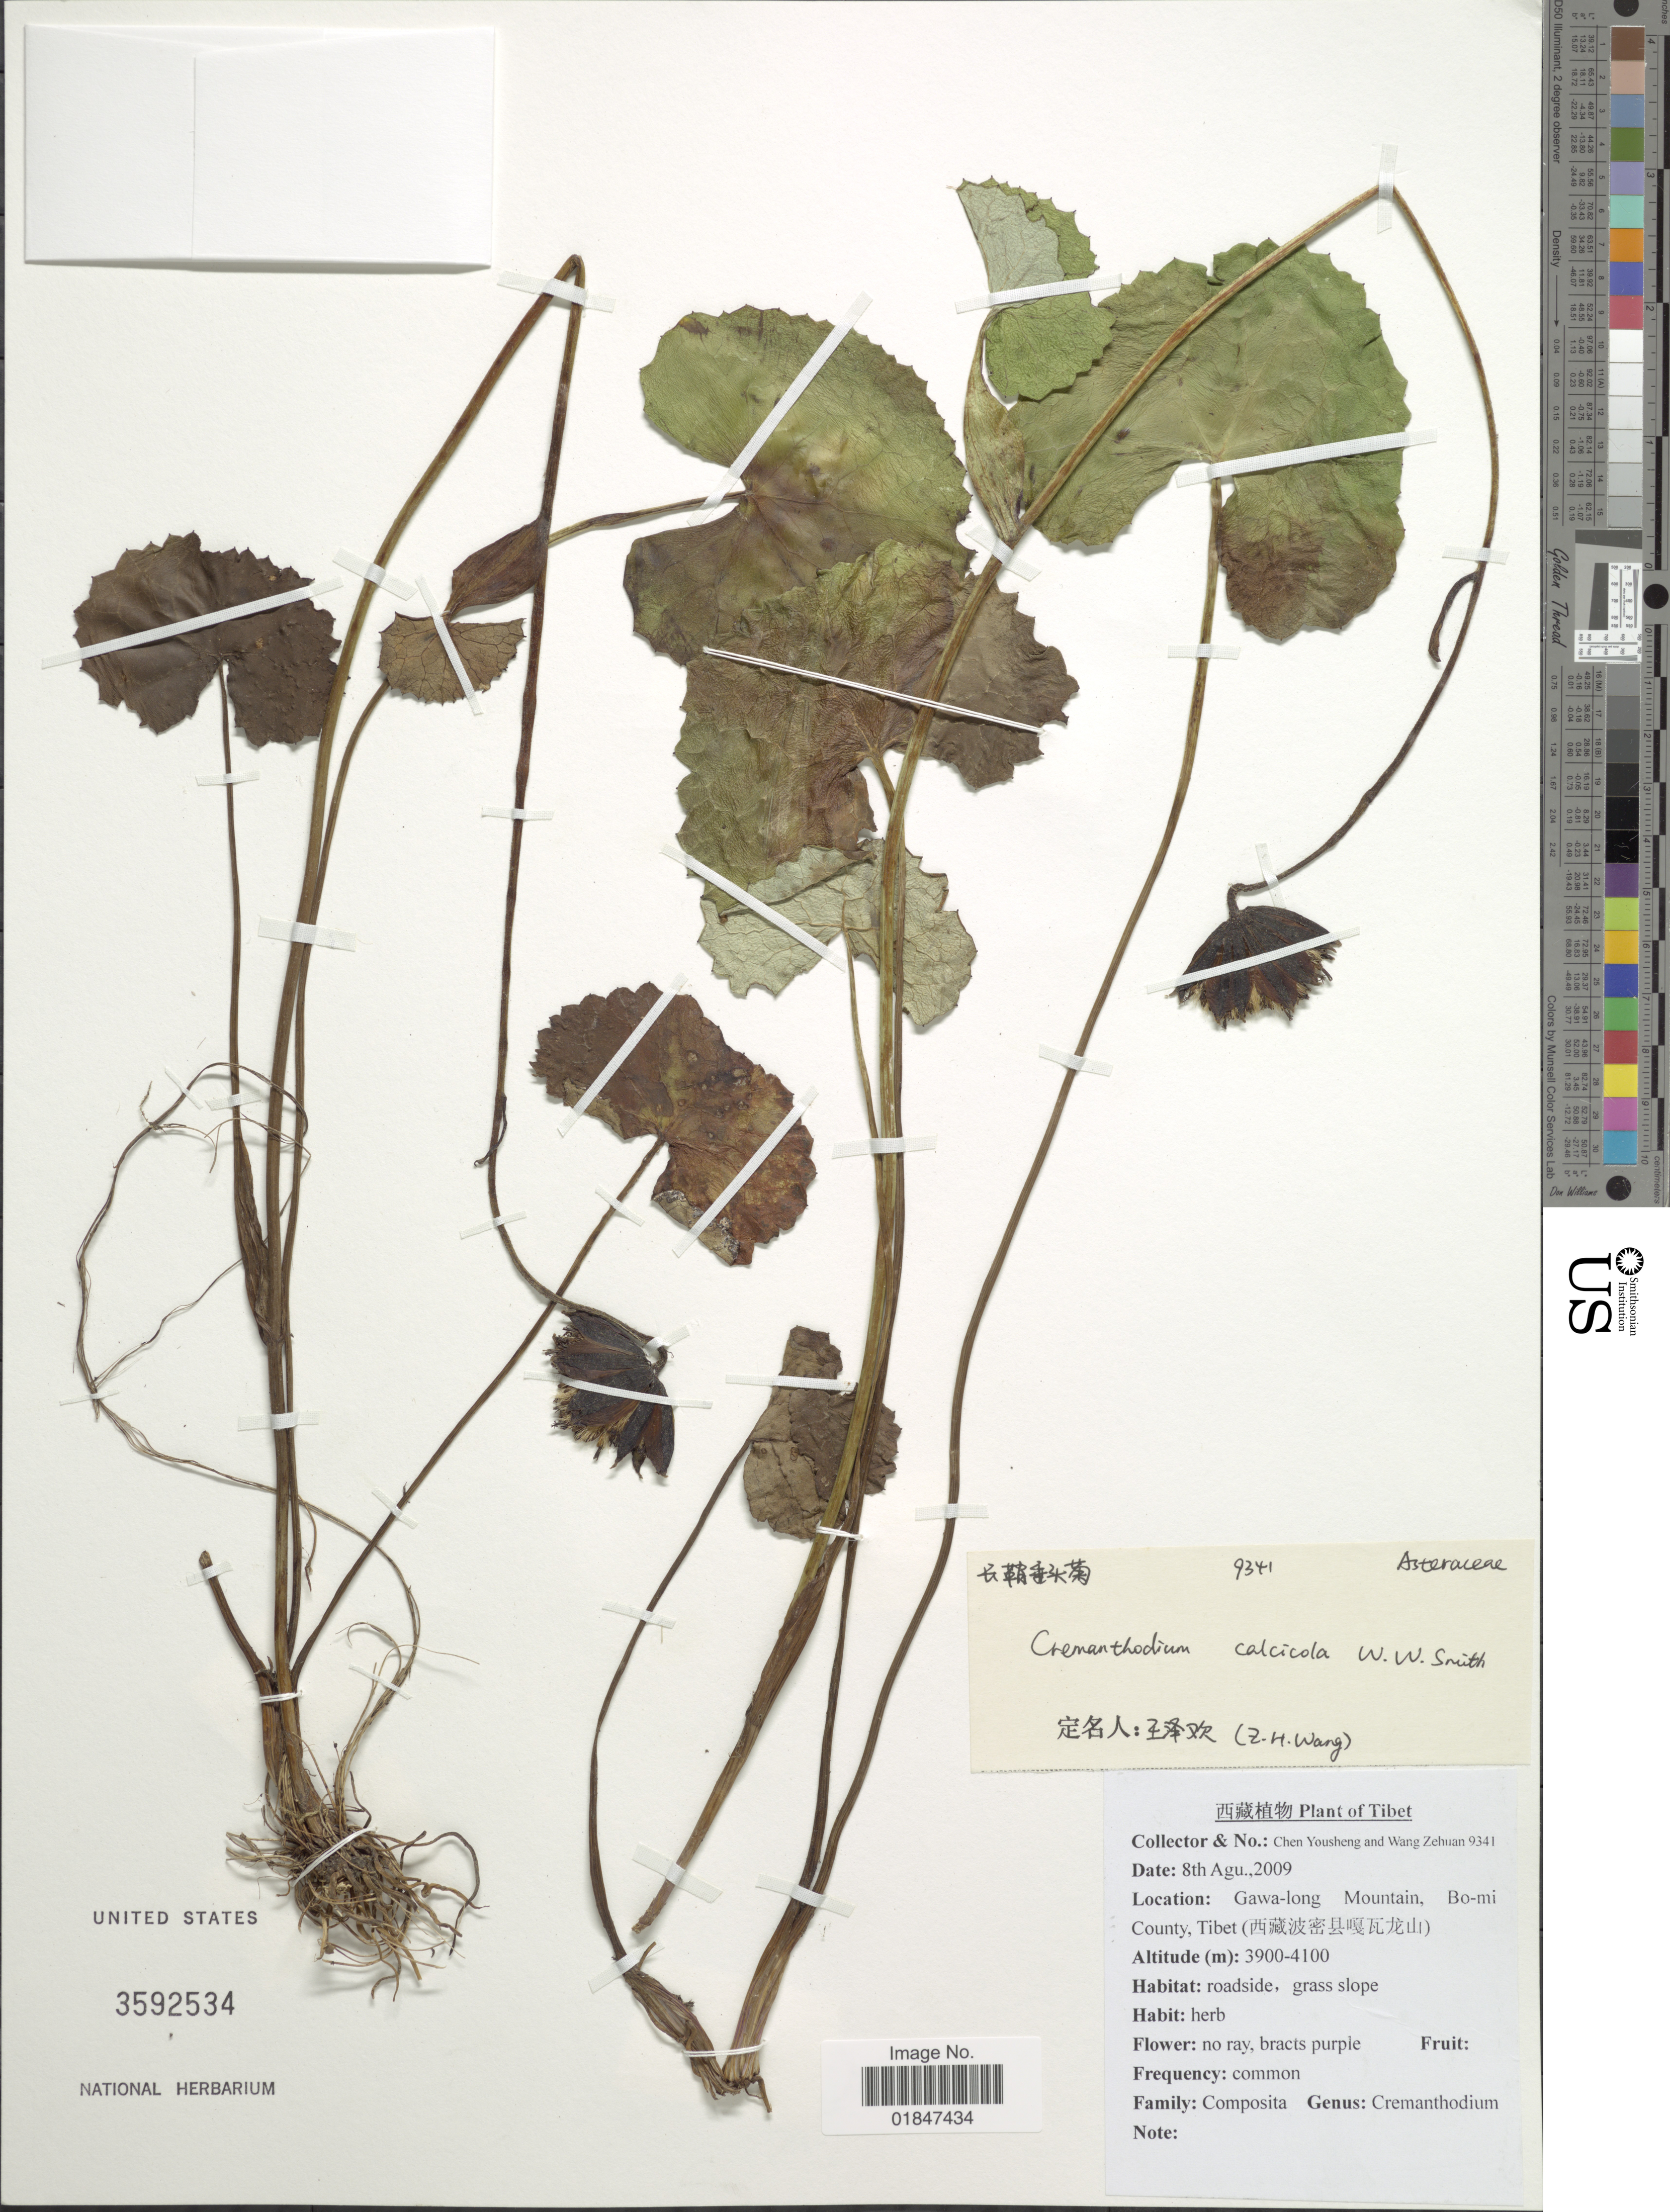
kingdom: Plantae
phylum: Tracheophyta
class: Magnoliopsida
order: Asterales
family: Asteraceae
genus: Cremanthodium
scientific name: Cremanthodium calcicola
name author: W.W. Sm.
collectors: Y. Chen & Z. Wang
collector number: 9341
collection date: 2009-08-08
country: China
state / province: Xizang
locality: Gawa-long Mountain, Bo-mi County, Tibet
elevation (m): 3900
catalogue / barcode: US 3592534